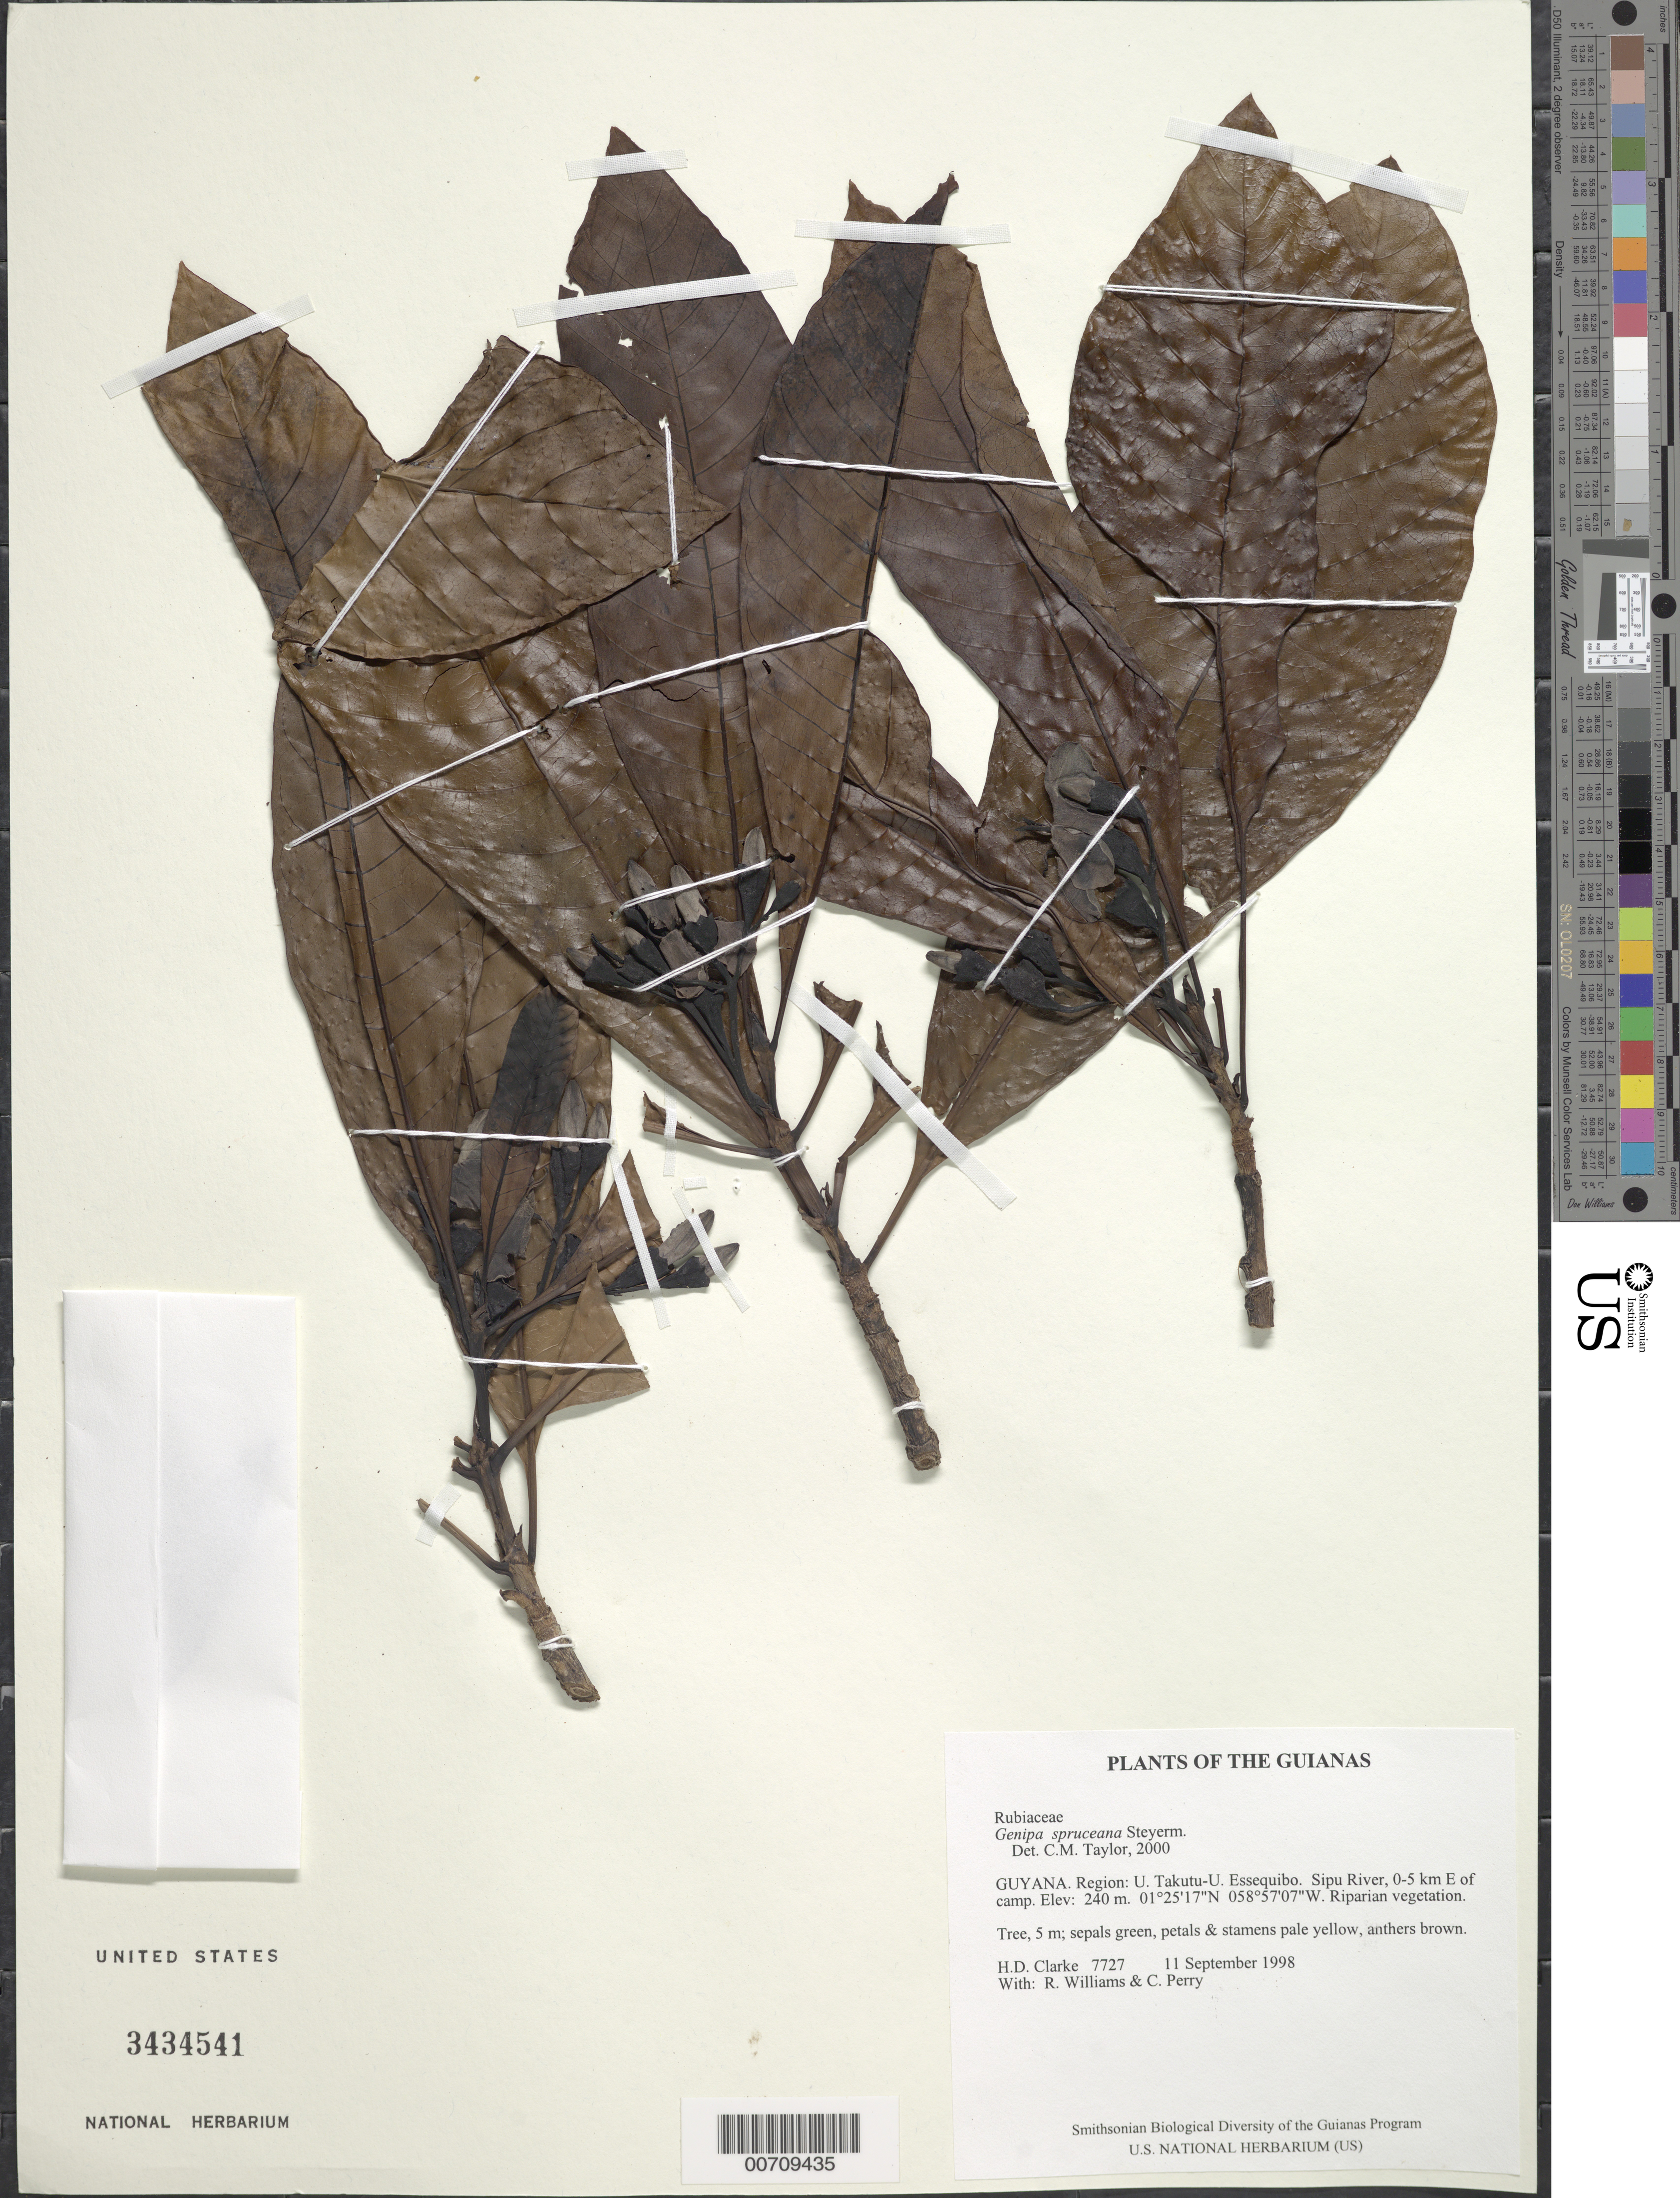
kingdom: Plantae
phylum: Tracheophyta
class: Magnoliopsida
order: Gentianales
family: Rubiaceae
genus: Genipa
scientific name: Genipa spruceana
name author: Steyerm.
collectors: H. D. Clarke, R. Williams & C. Perry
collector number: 7727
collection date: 1998-09-11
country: Guyana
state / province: U. Takutu-U. Essequibo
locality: Region: U. Takutu-U. Essequibo. Sipu River, 0.5 km E of camp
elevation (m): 240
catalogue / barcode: US 3434541